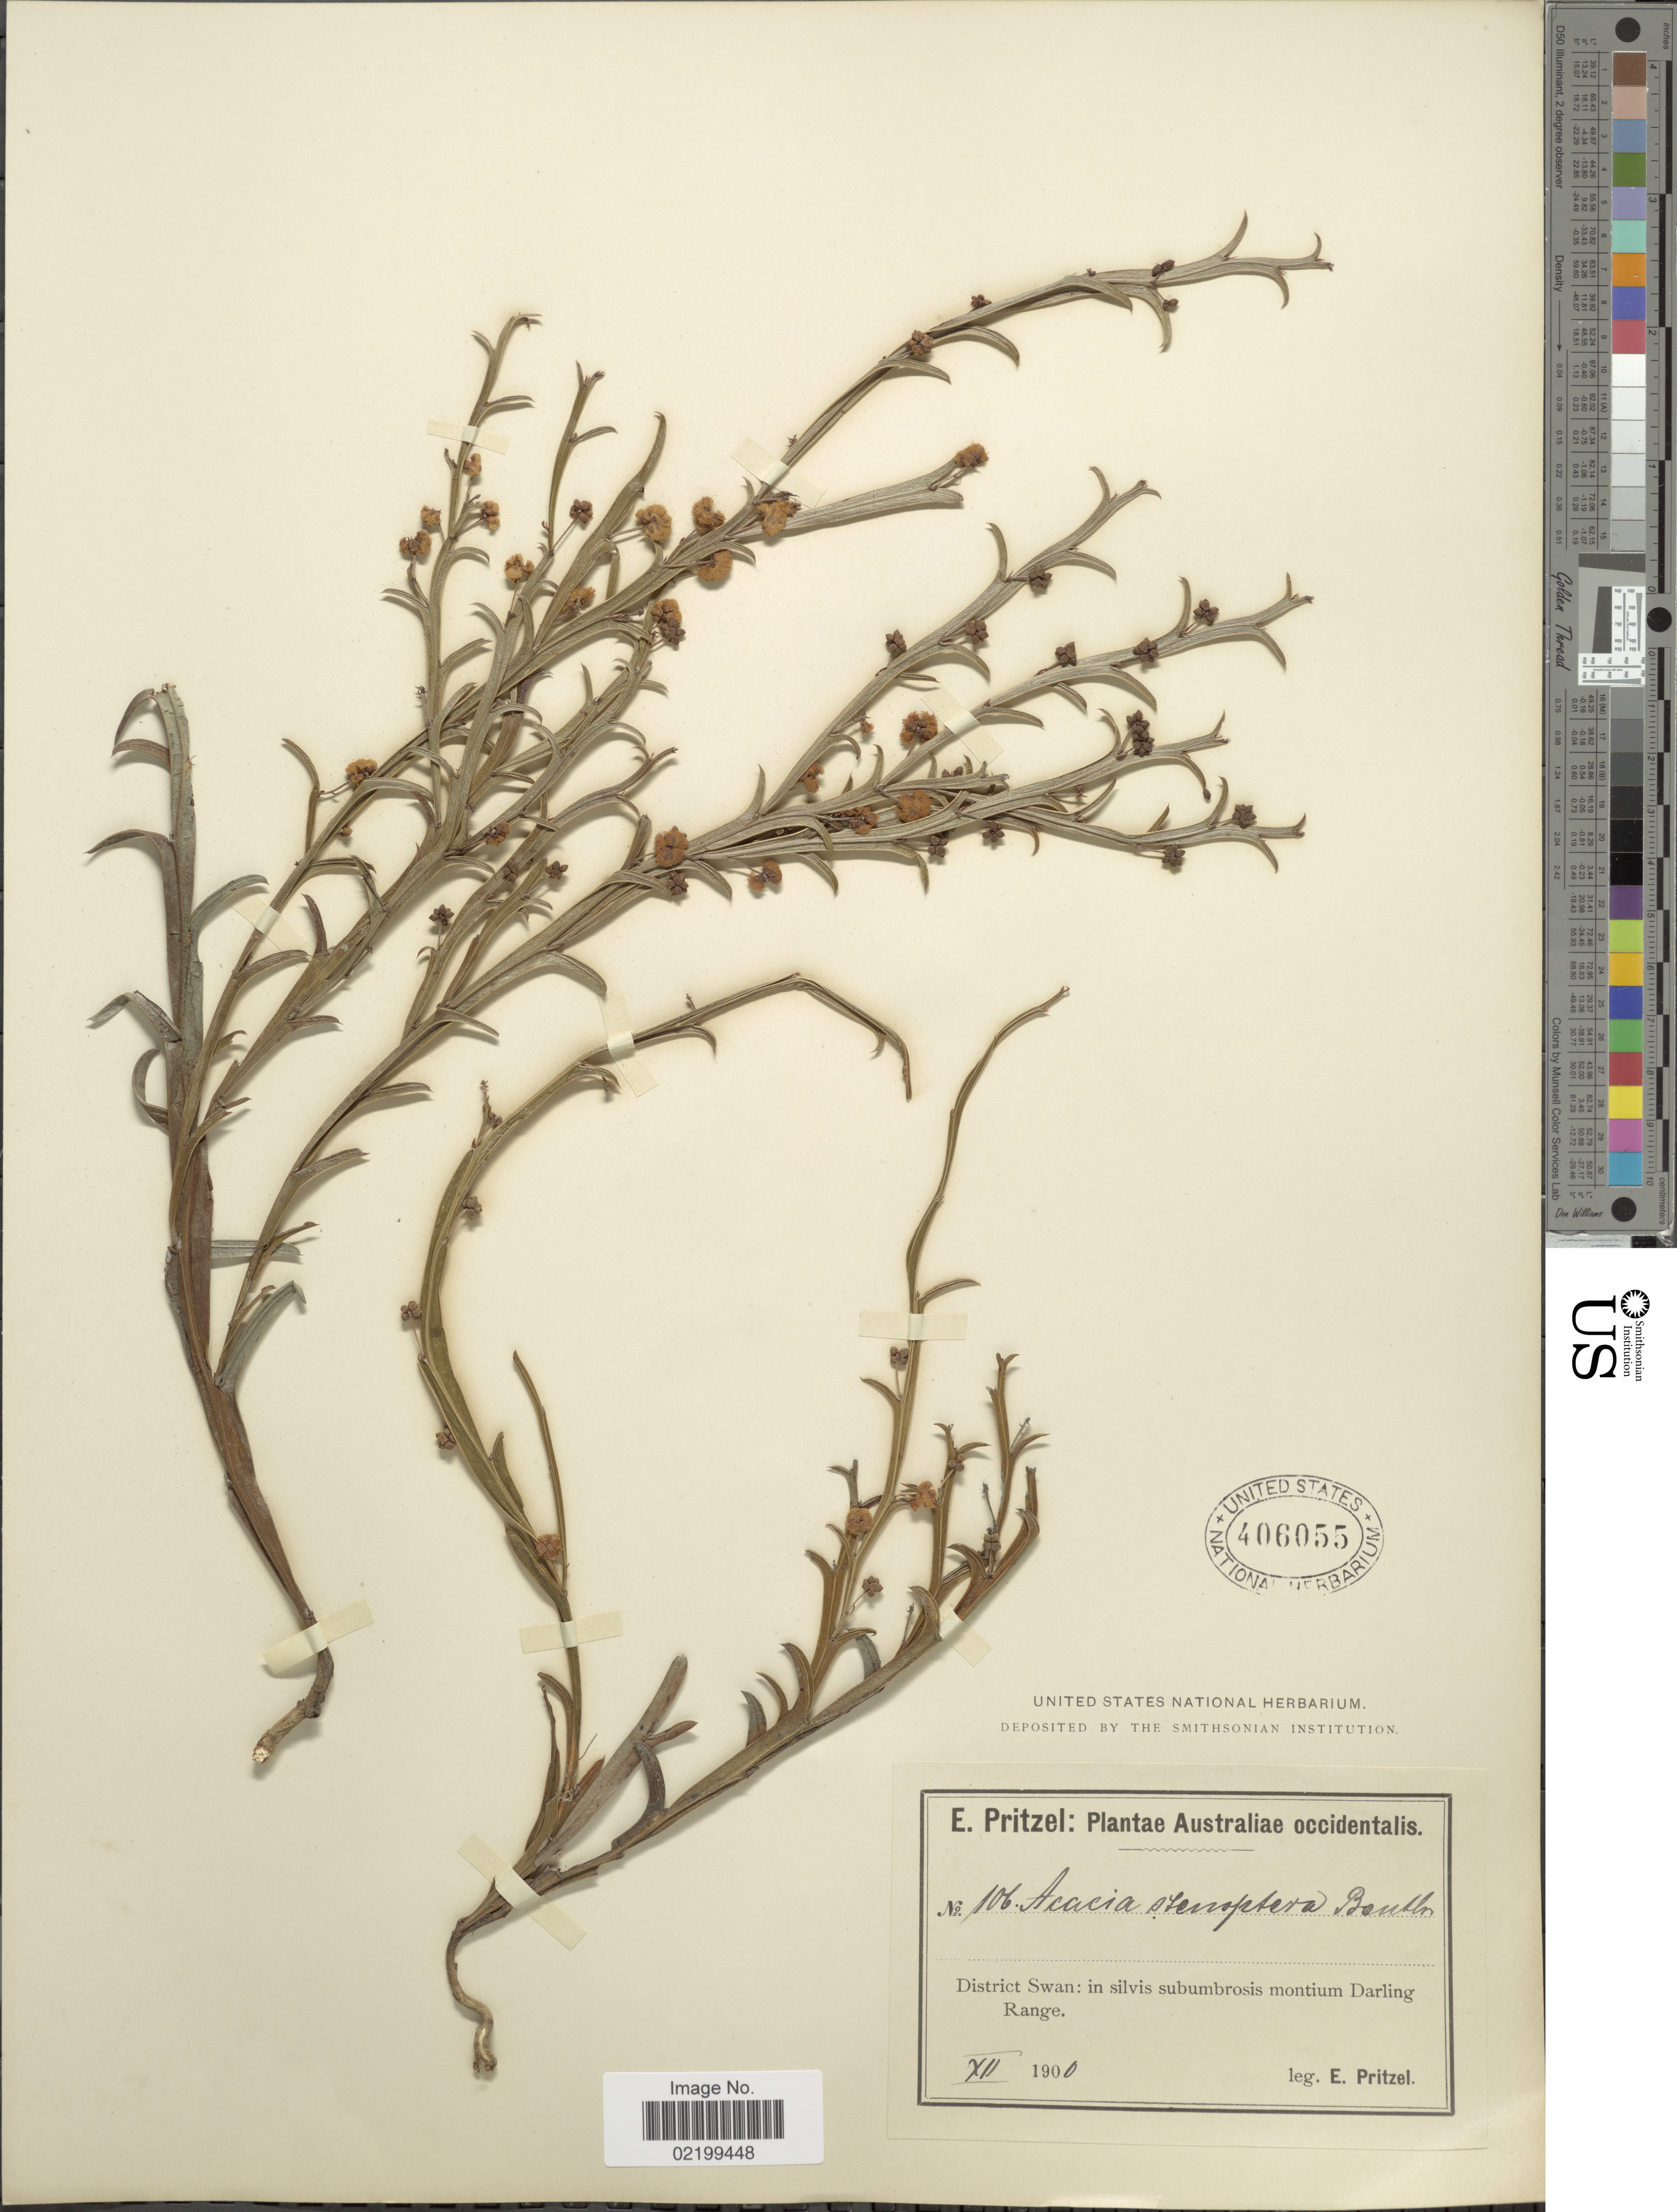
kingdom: Plantae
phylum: Tracheophyta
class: Magnoliopsida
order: Fabales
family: Fabaceae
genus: Acacia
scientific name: Acacia stenoptera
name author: Benth.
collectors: E. G. Pritzel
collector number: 106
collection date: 1900-12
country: Australia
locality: District Swan: in silvis subumbrosis montium Darling Range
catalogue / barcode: US 406055